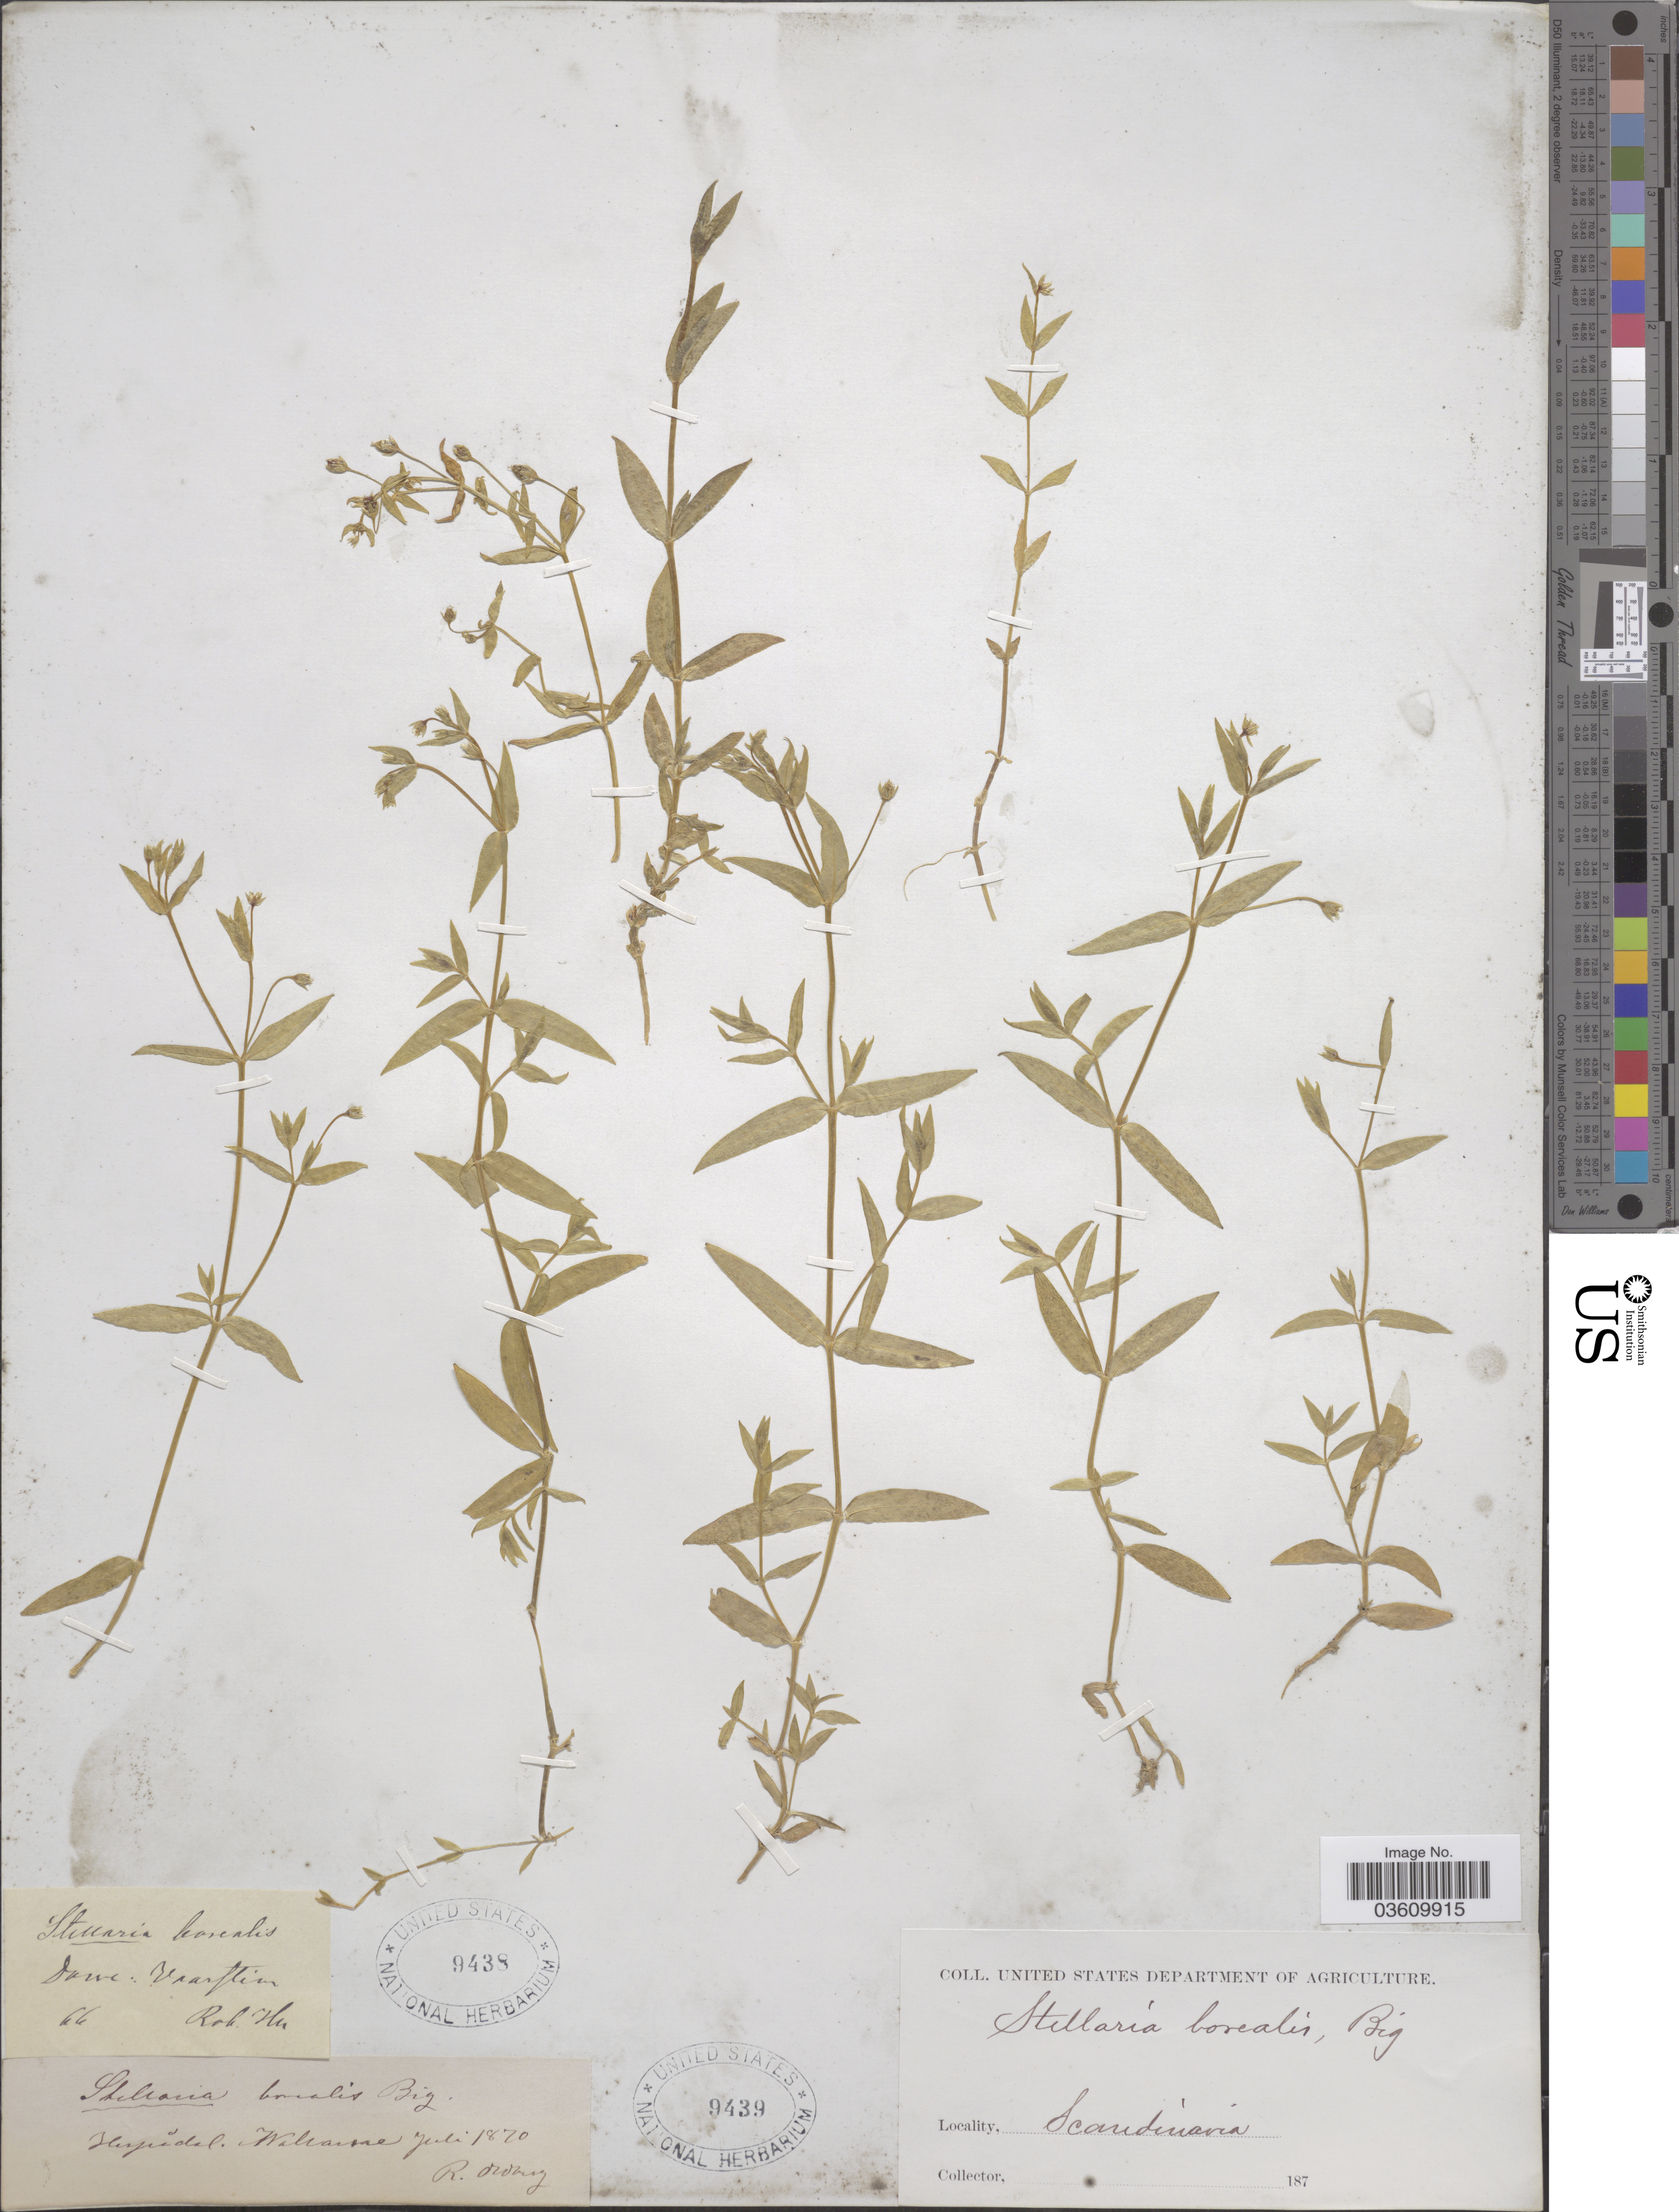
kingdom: Plantae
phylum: Tracheophyta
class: Magnoliopsida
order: Caryophyllales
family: Caryophyllaceae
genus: Stellaria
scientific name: Stellaria borealis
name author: Bigelow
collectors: R. Oldberg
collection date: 1870-07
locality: Scandinavia. Ilupidal [interpreted], Walcane [interpreted].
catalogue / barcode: US 9439-2